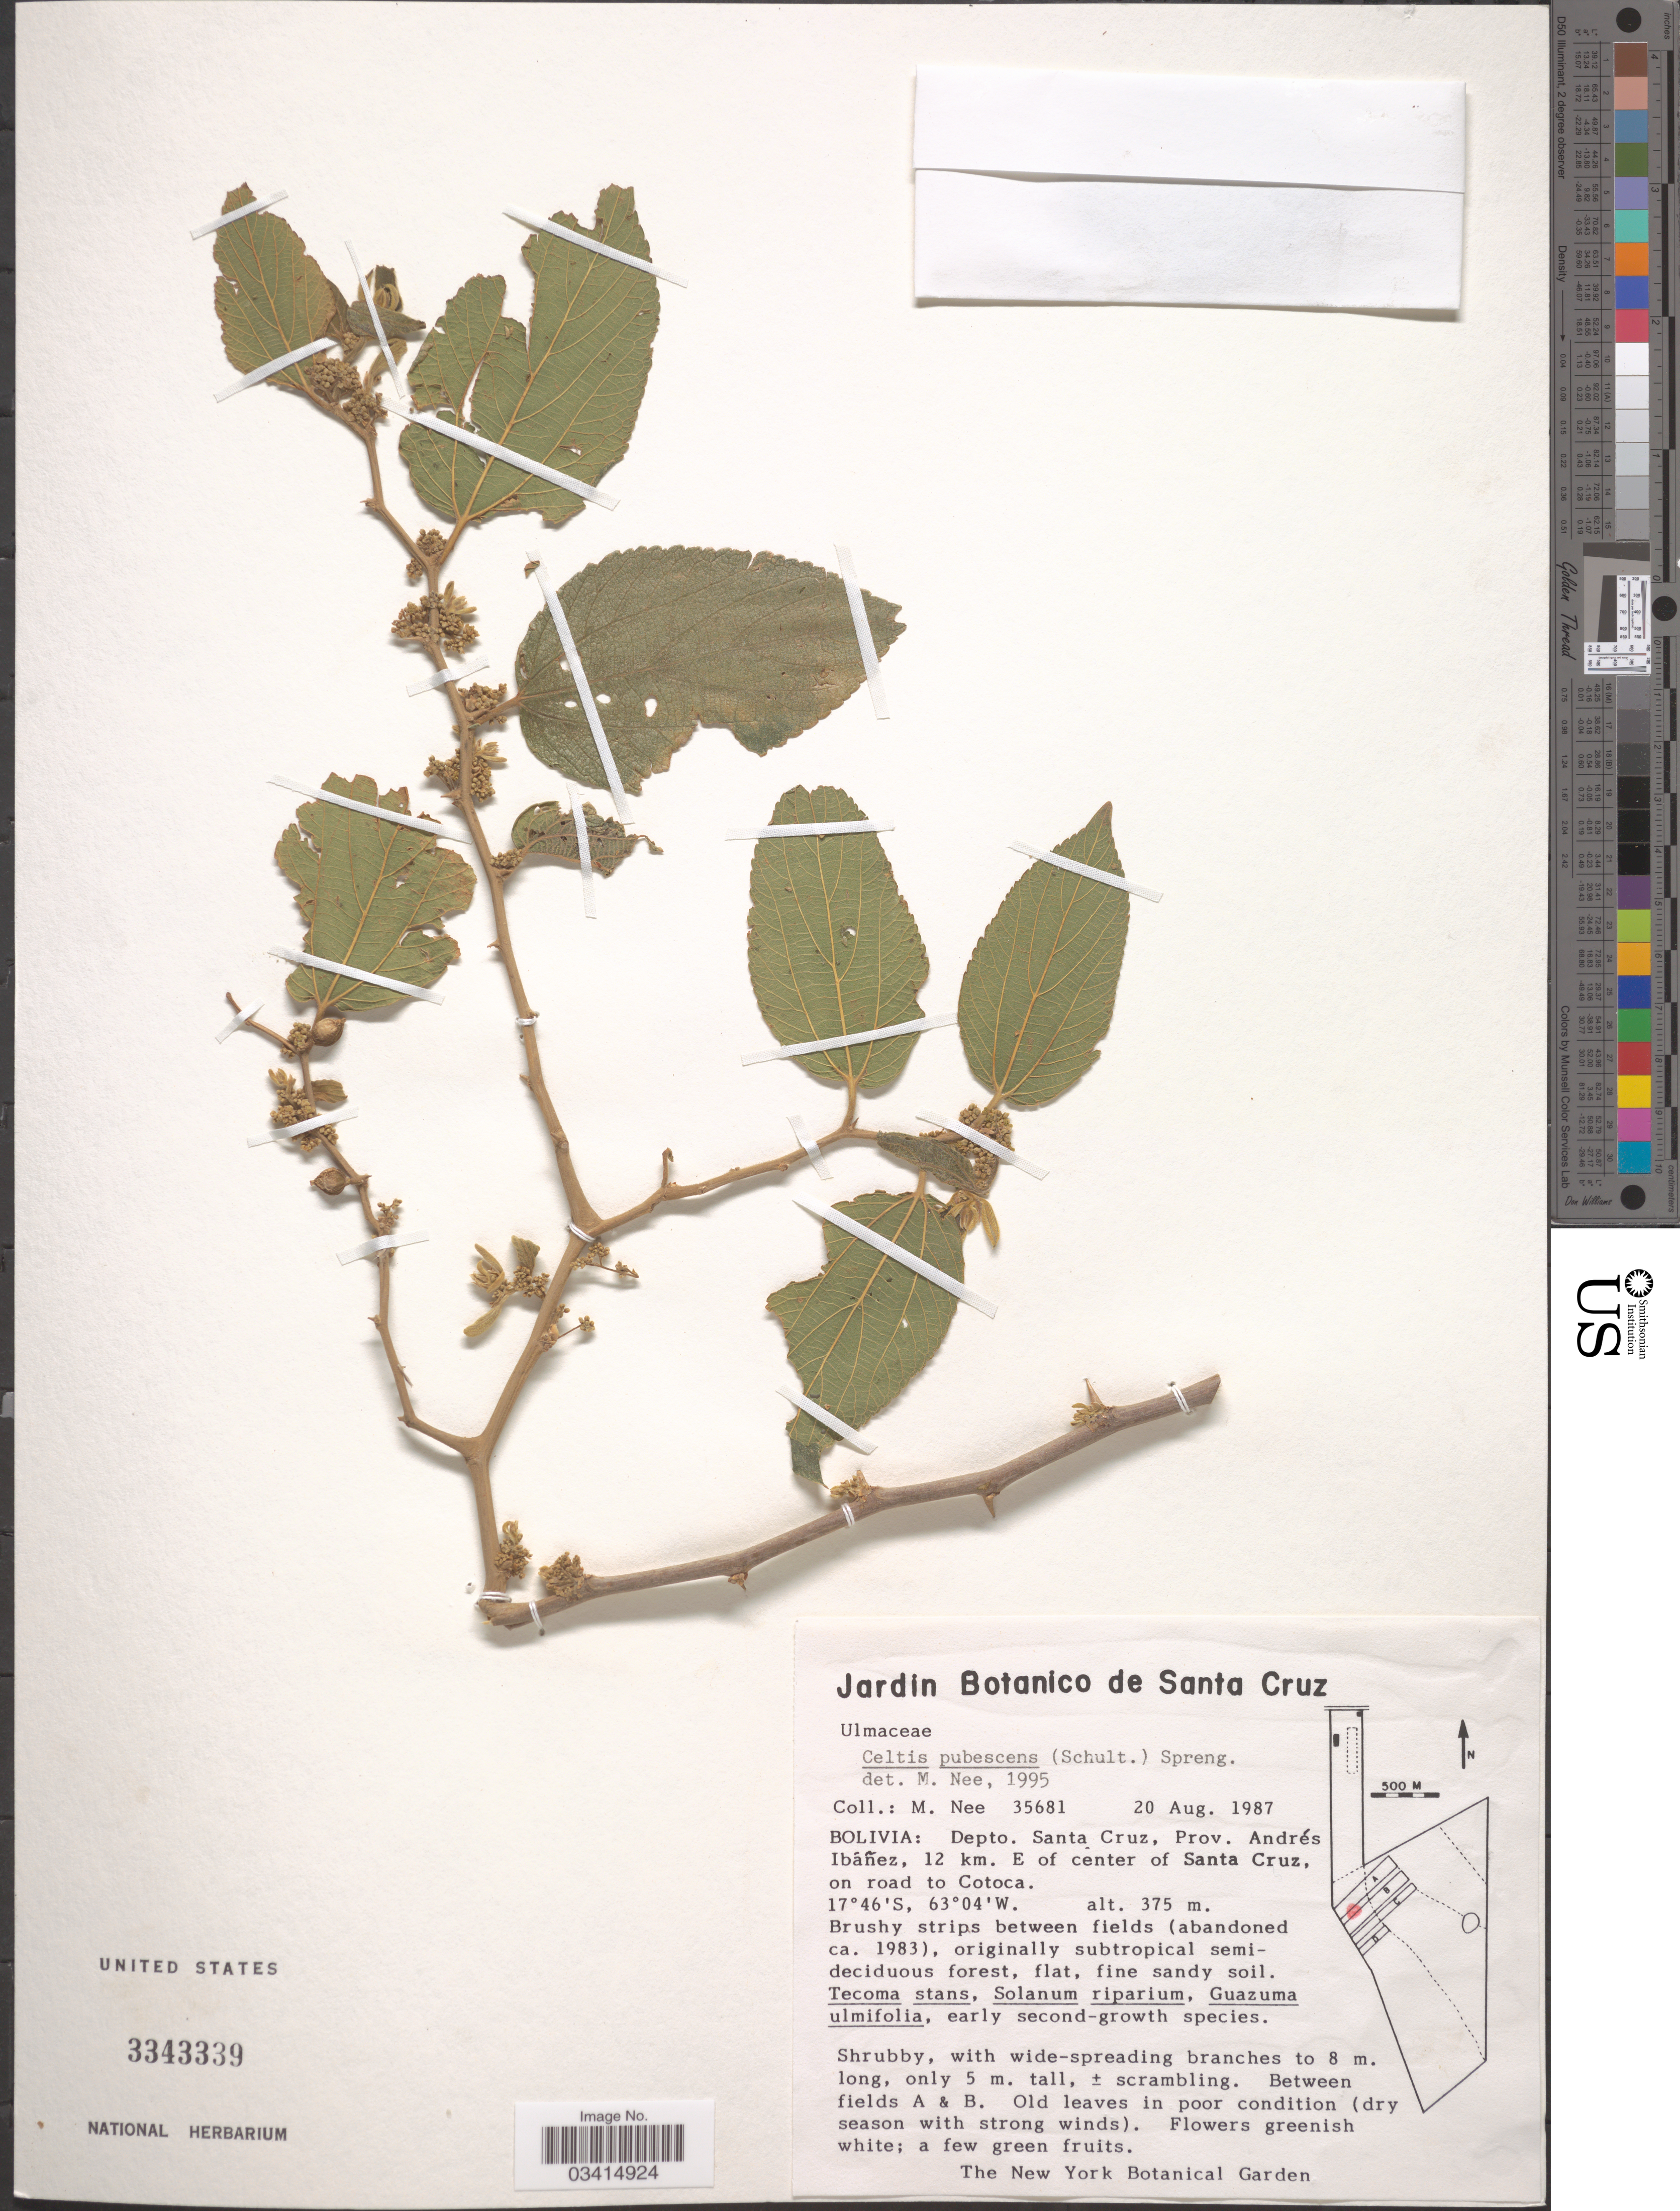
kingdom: Plantae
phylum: Tracheophyta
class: Magnoliopsida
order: Rosales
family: Cannabaceae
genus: Celtis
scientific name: Celtis pubescens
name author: (Kunth) Spreng.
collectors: M. Nee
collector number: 35681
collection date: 1987-08-20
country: Bolivia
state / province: Santa Cruz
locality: Depto. Santa Cruz, Prov. Andrés Ibáñez, 12 km. E of center of Santa Cruz, on road to Cotoca.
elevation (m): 375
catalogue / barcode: US 3343339